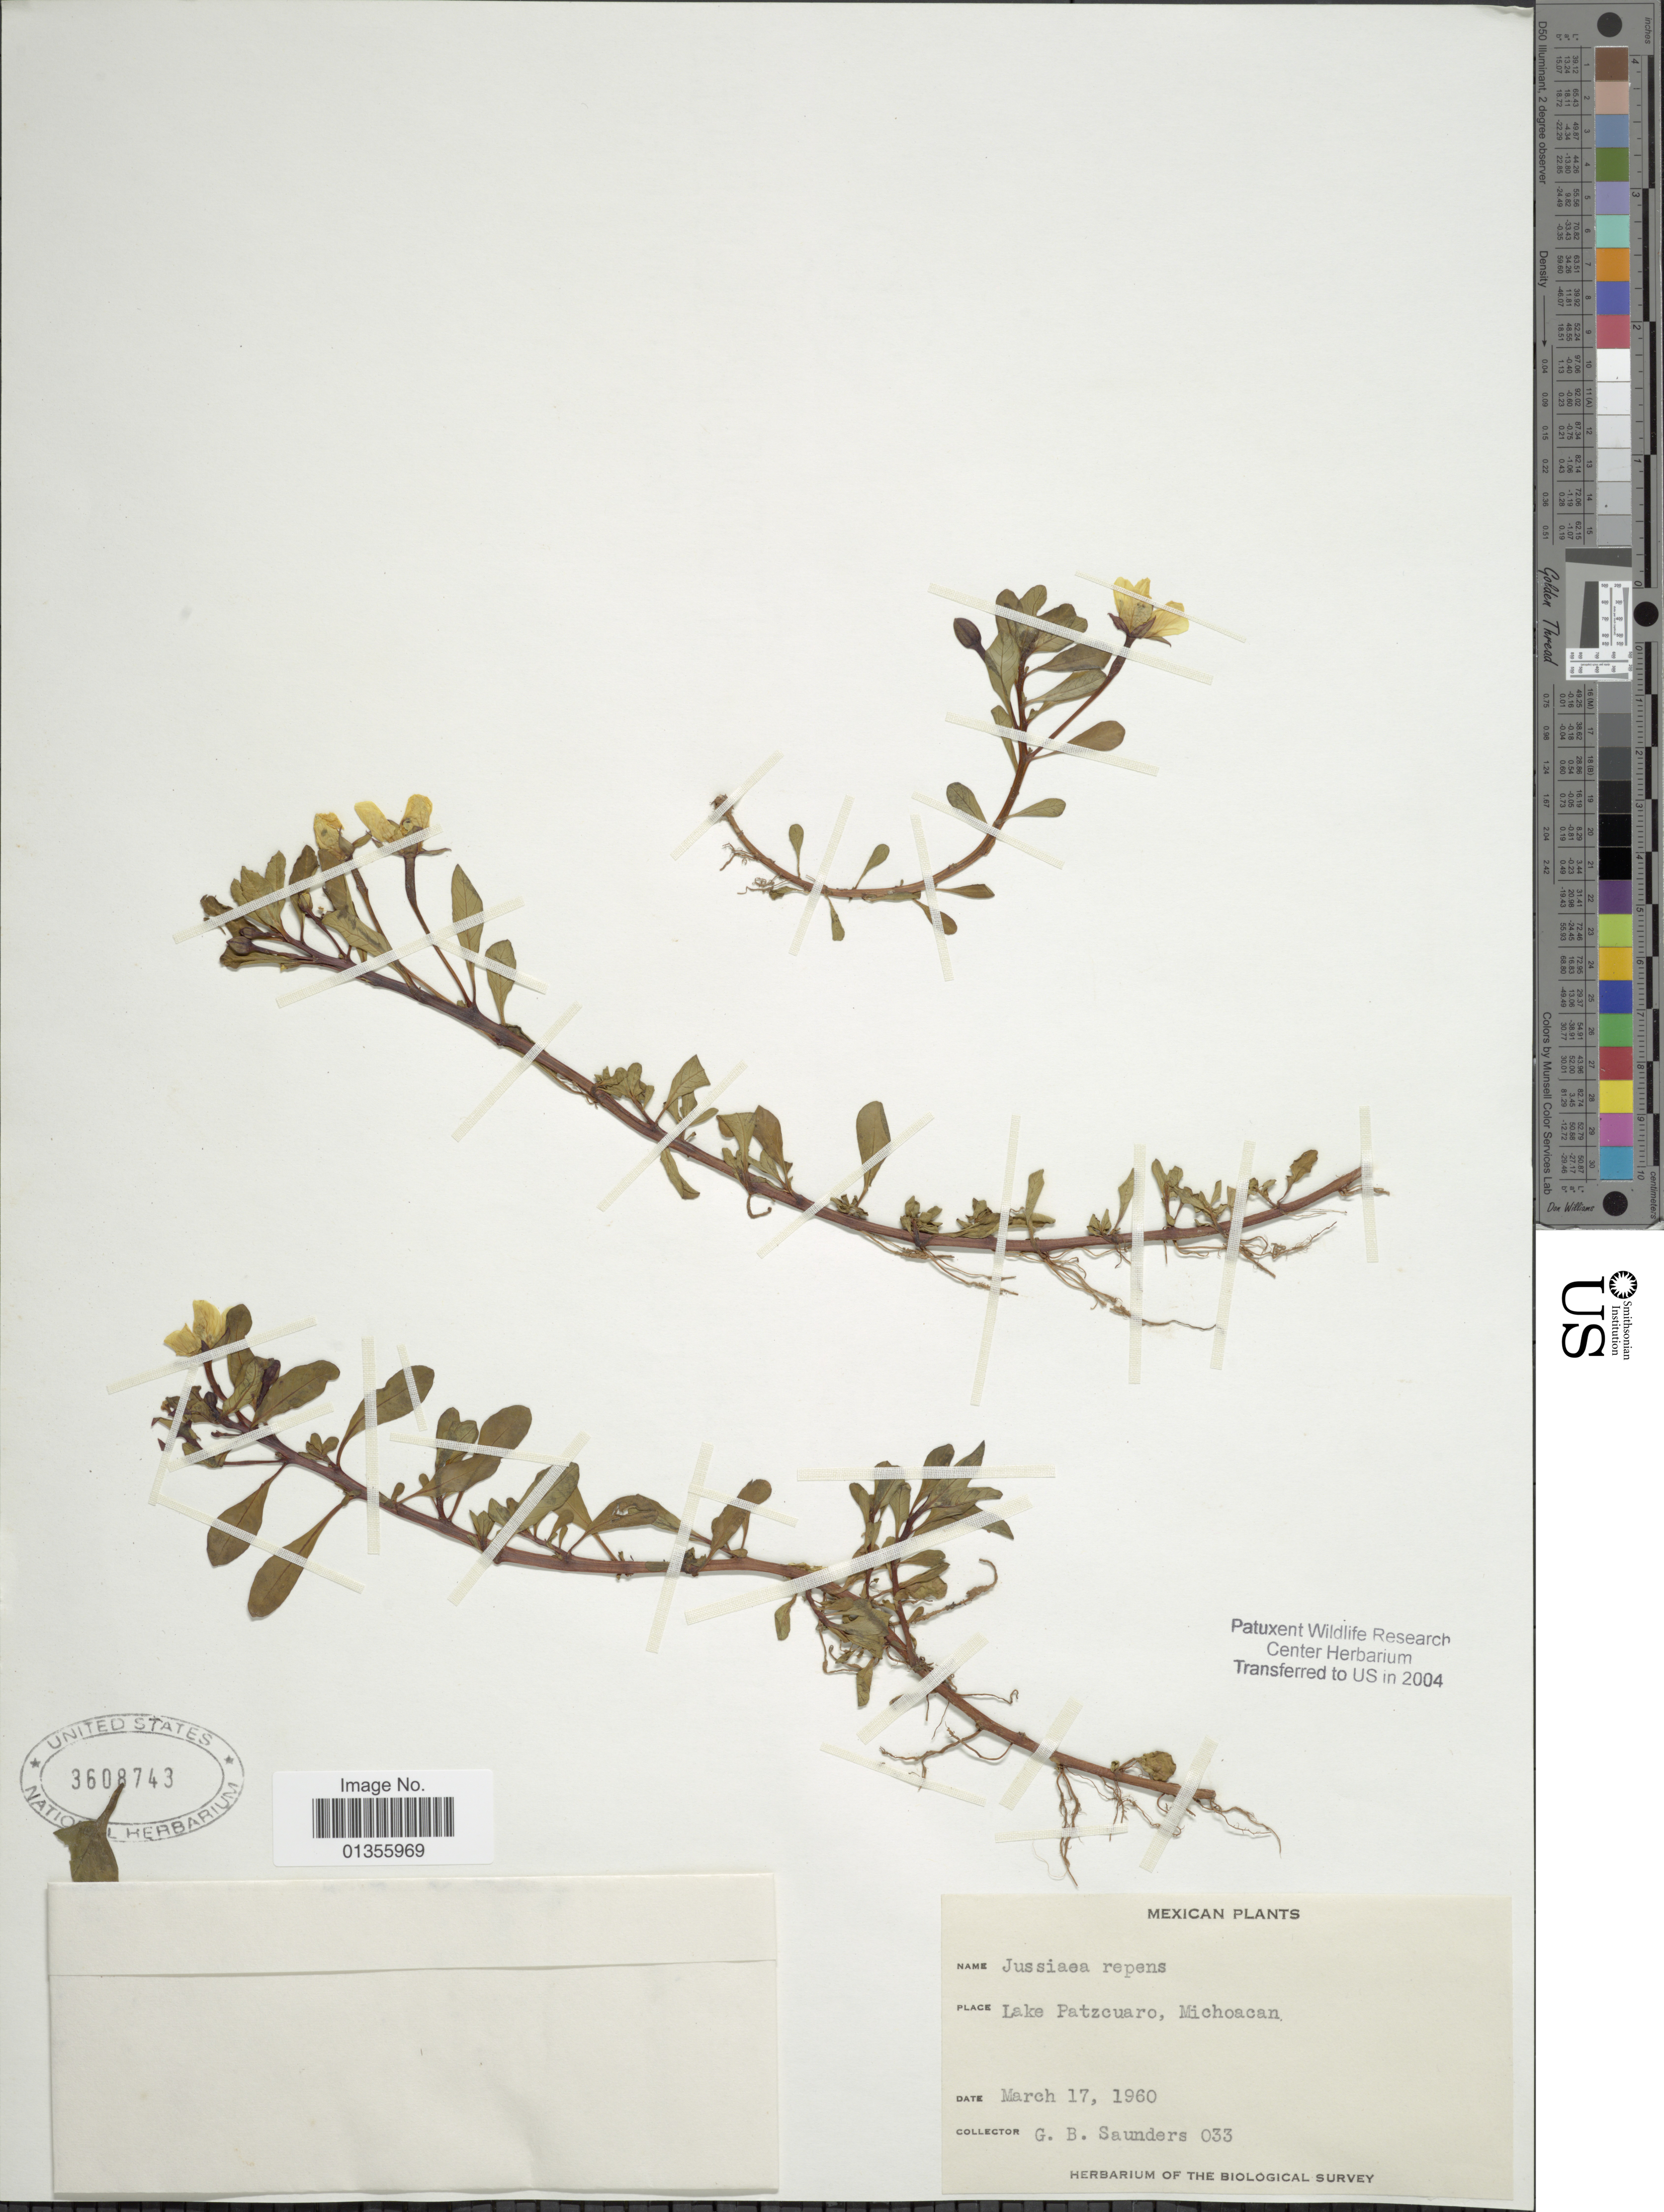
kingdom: Plantae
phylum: Tracheophyta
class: Magnoliopsida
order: Myrtales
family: Onagraceae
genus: Ludwigia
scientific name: Ludwigia repens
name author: J.R. Forst.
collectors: G. B. Saunders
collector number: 33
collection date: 1960-03-17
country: Mexico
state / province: Michoacán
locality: Lake Patzcuaro, Michoacan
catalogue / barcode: US 3608743